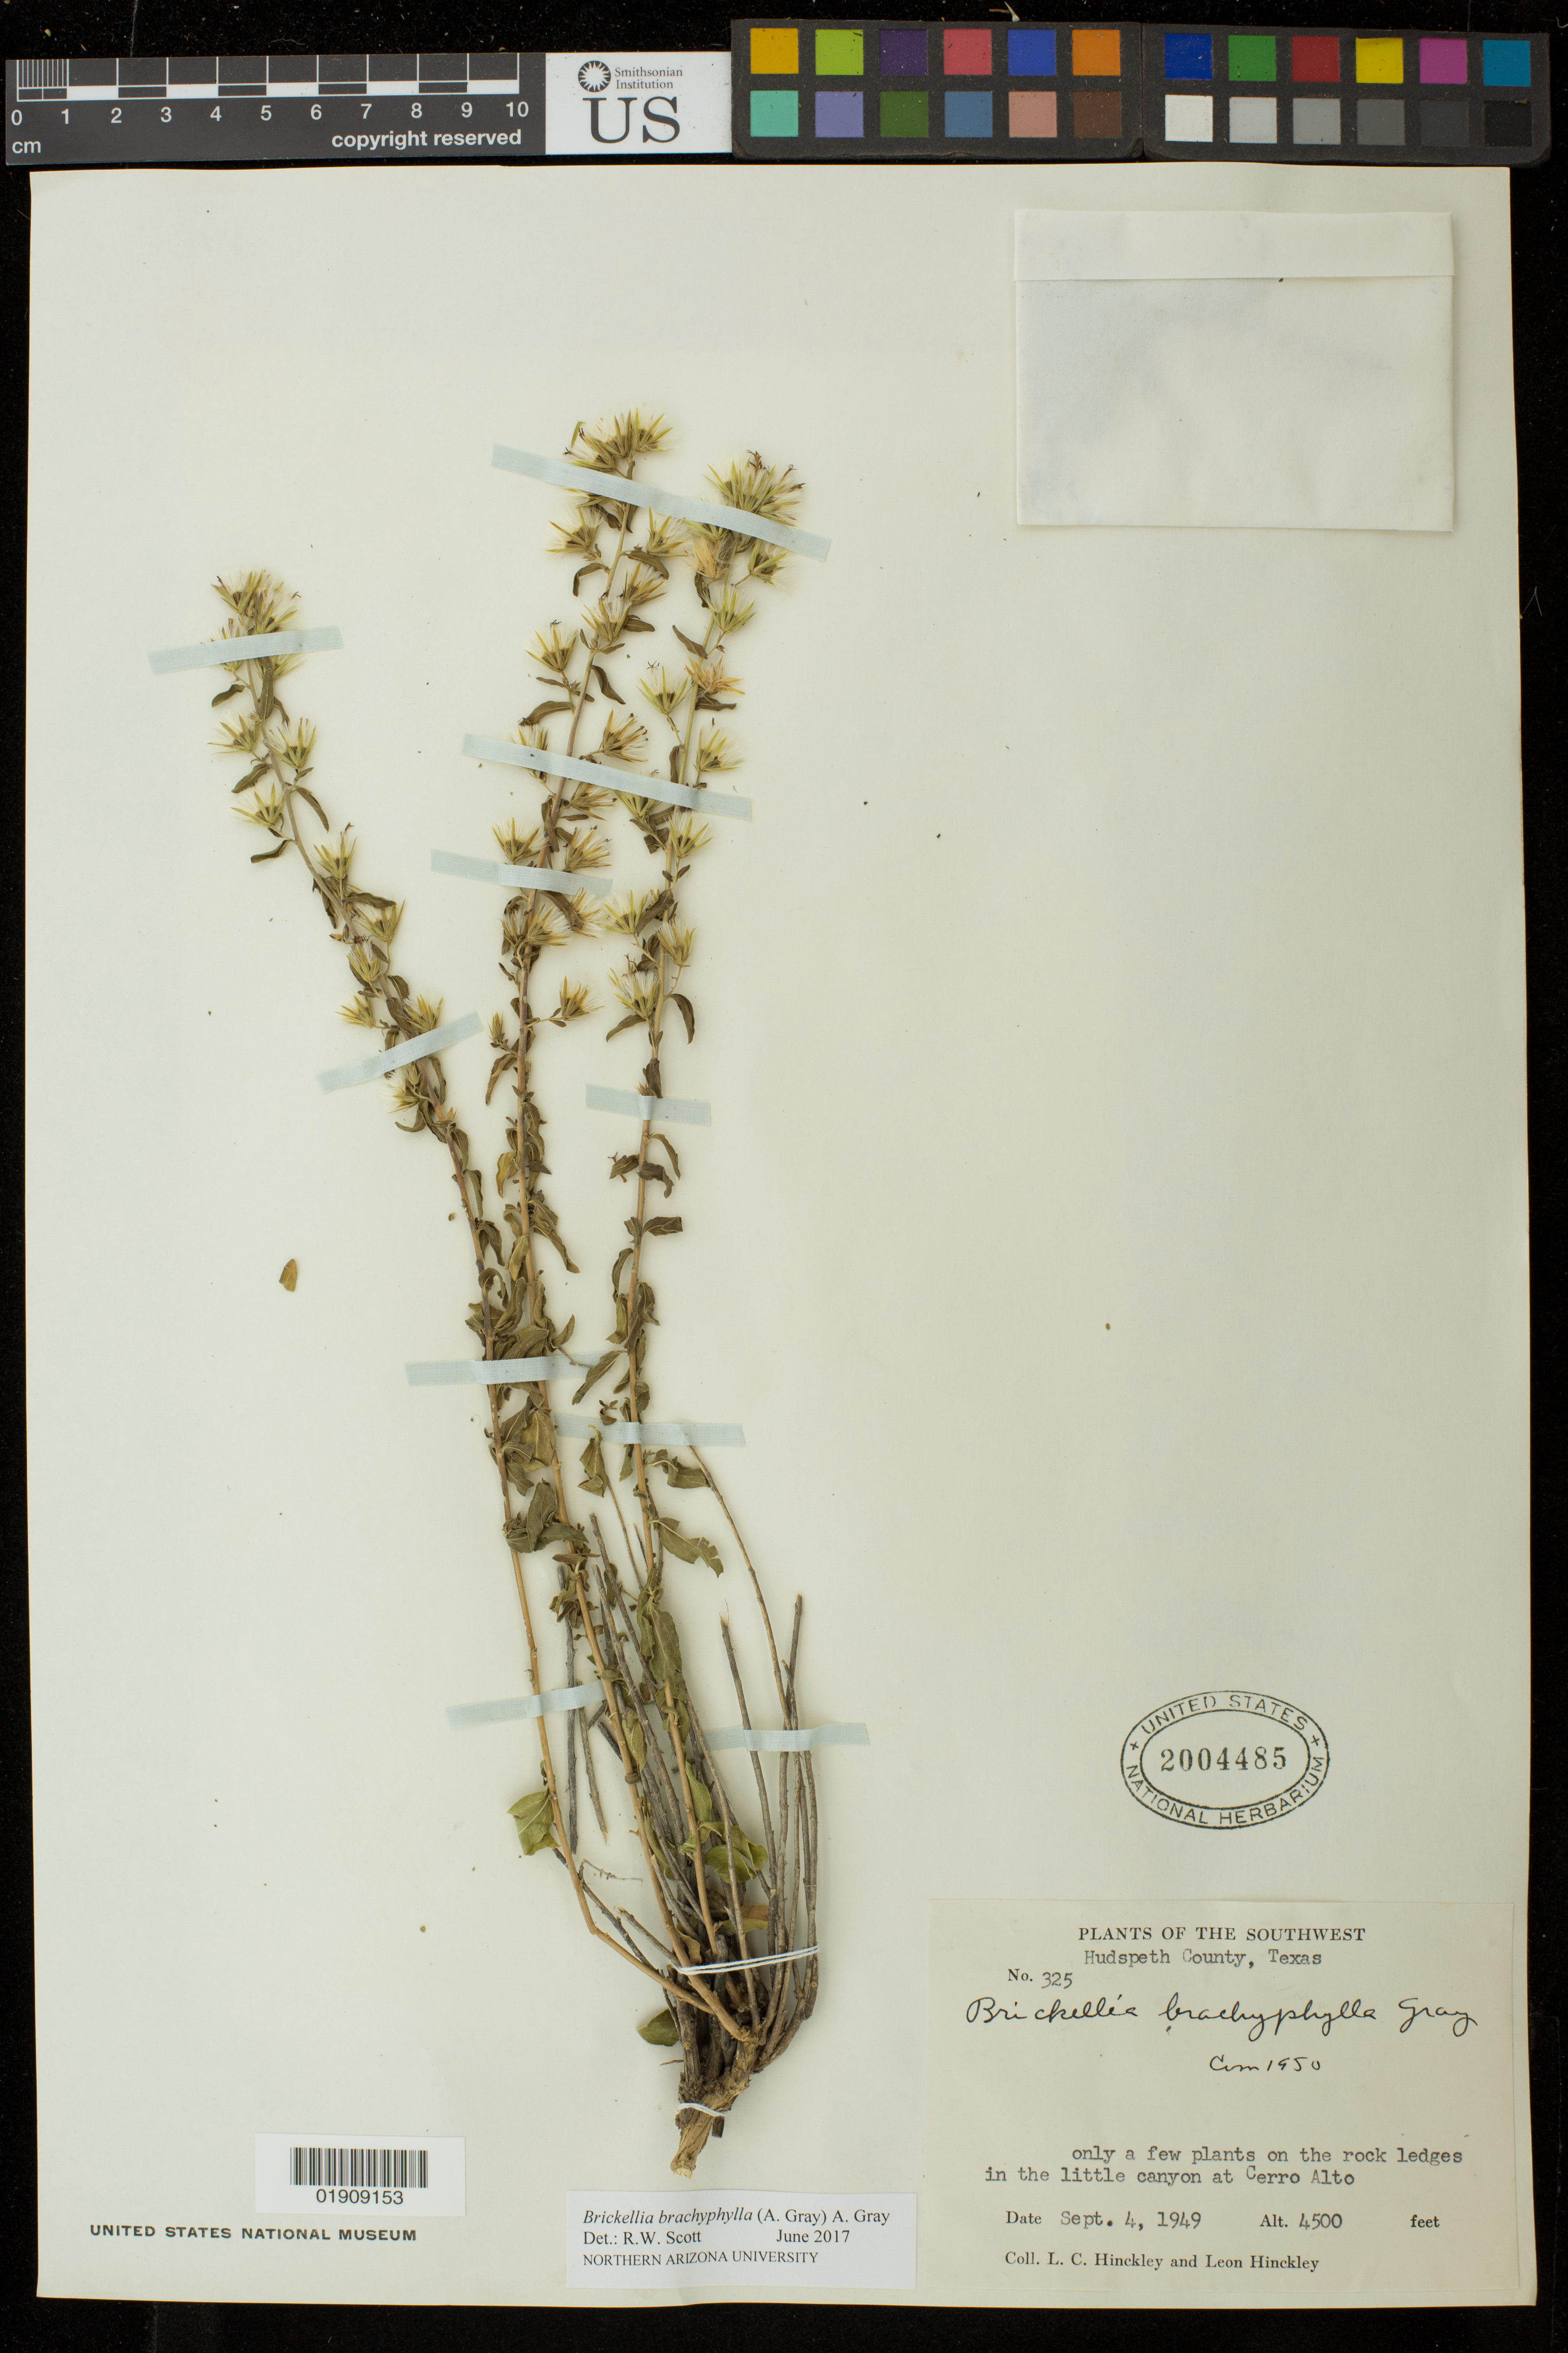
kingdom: Plantae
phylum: Tracheophyta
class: Magnoliopsida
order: Asterales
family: Asteraceae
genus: Brickellia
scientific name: Brickellia brachyphylla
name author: (A. Gray) A. Gray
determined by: Scott, Randall W., (ASC), Northern Arizona University (UNITED STATES)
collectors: L. Hinckley & L. Hinckley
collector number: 325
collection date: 1949-09-04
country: United States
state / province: Texas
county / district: Hudspeth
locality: Little canyon at Cerro Alto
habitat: On the rock ledges in the little canyon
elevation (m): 1372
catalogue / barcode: US 2004485